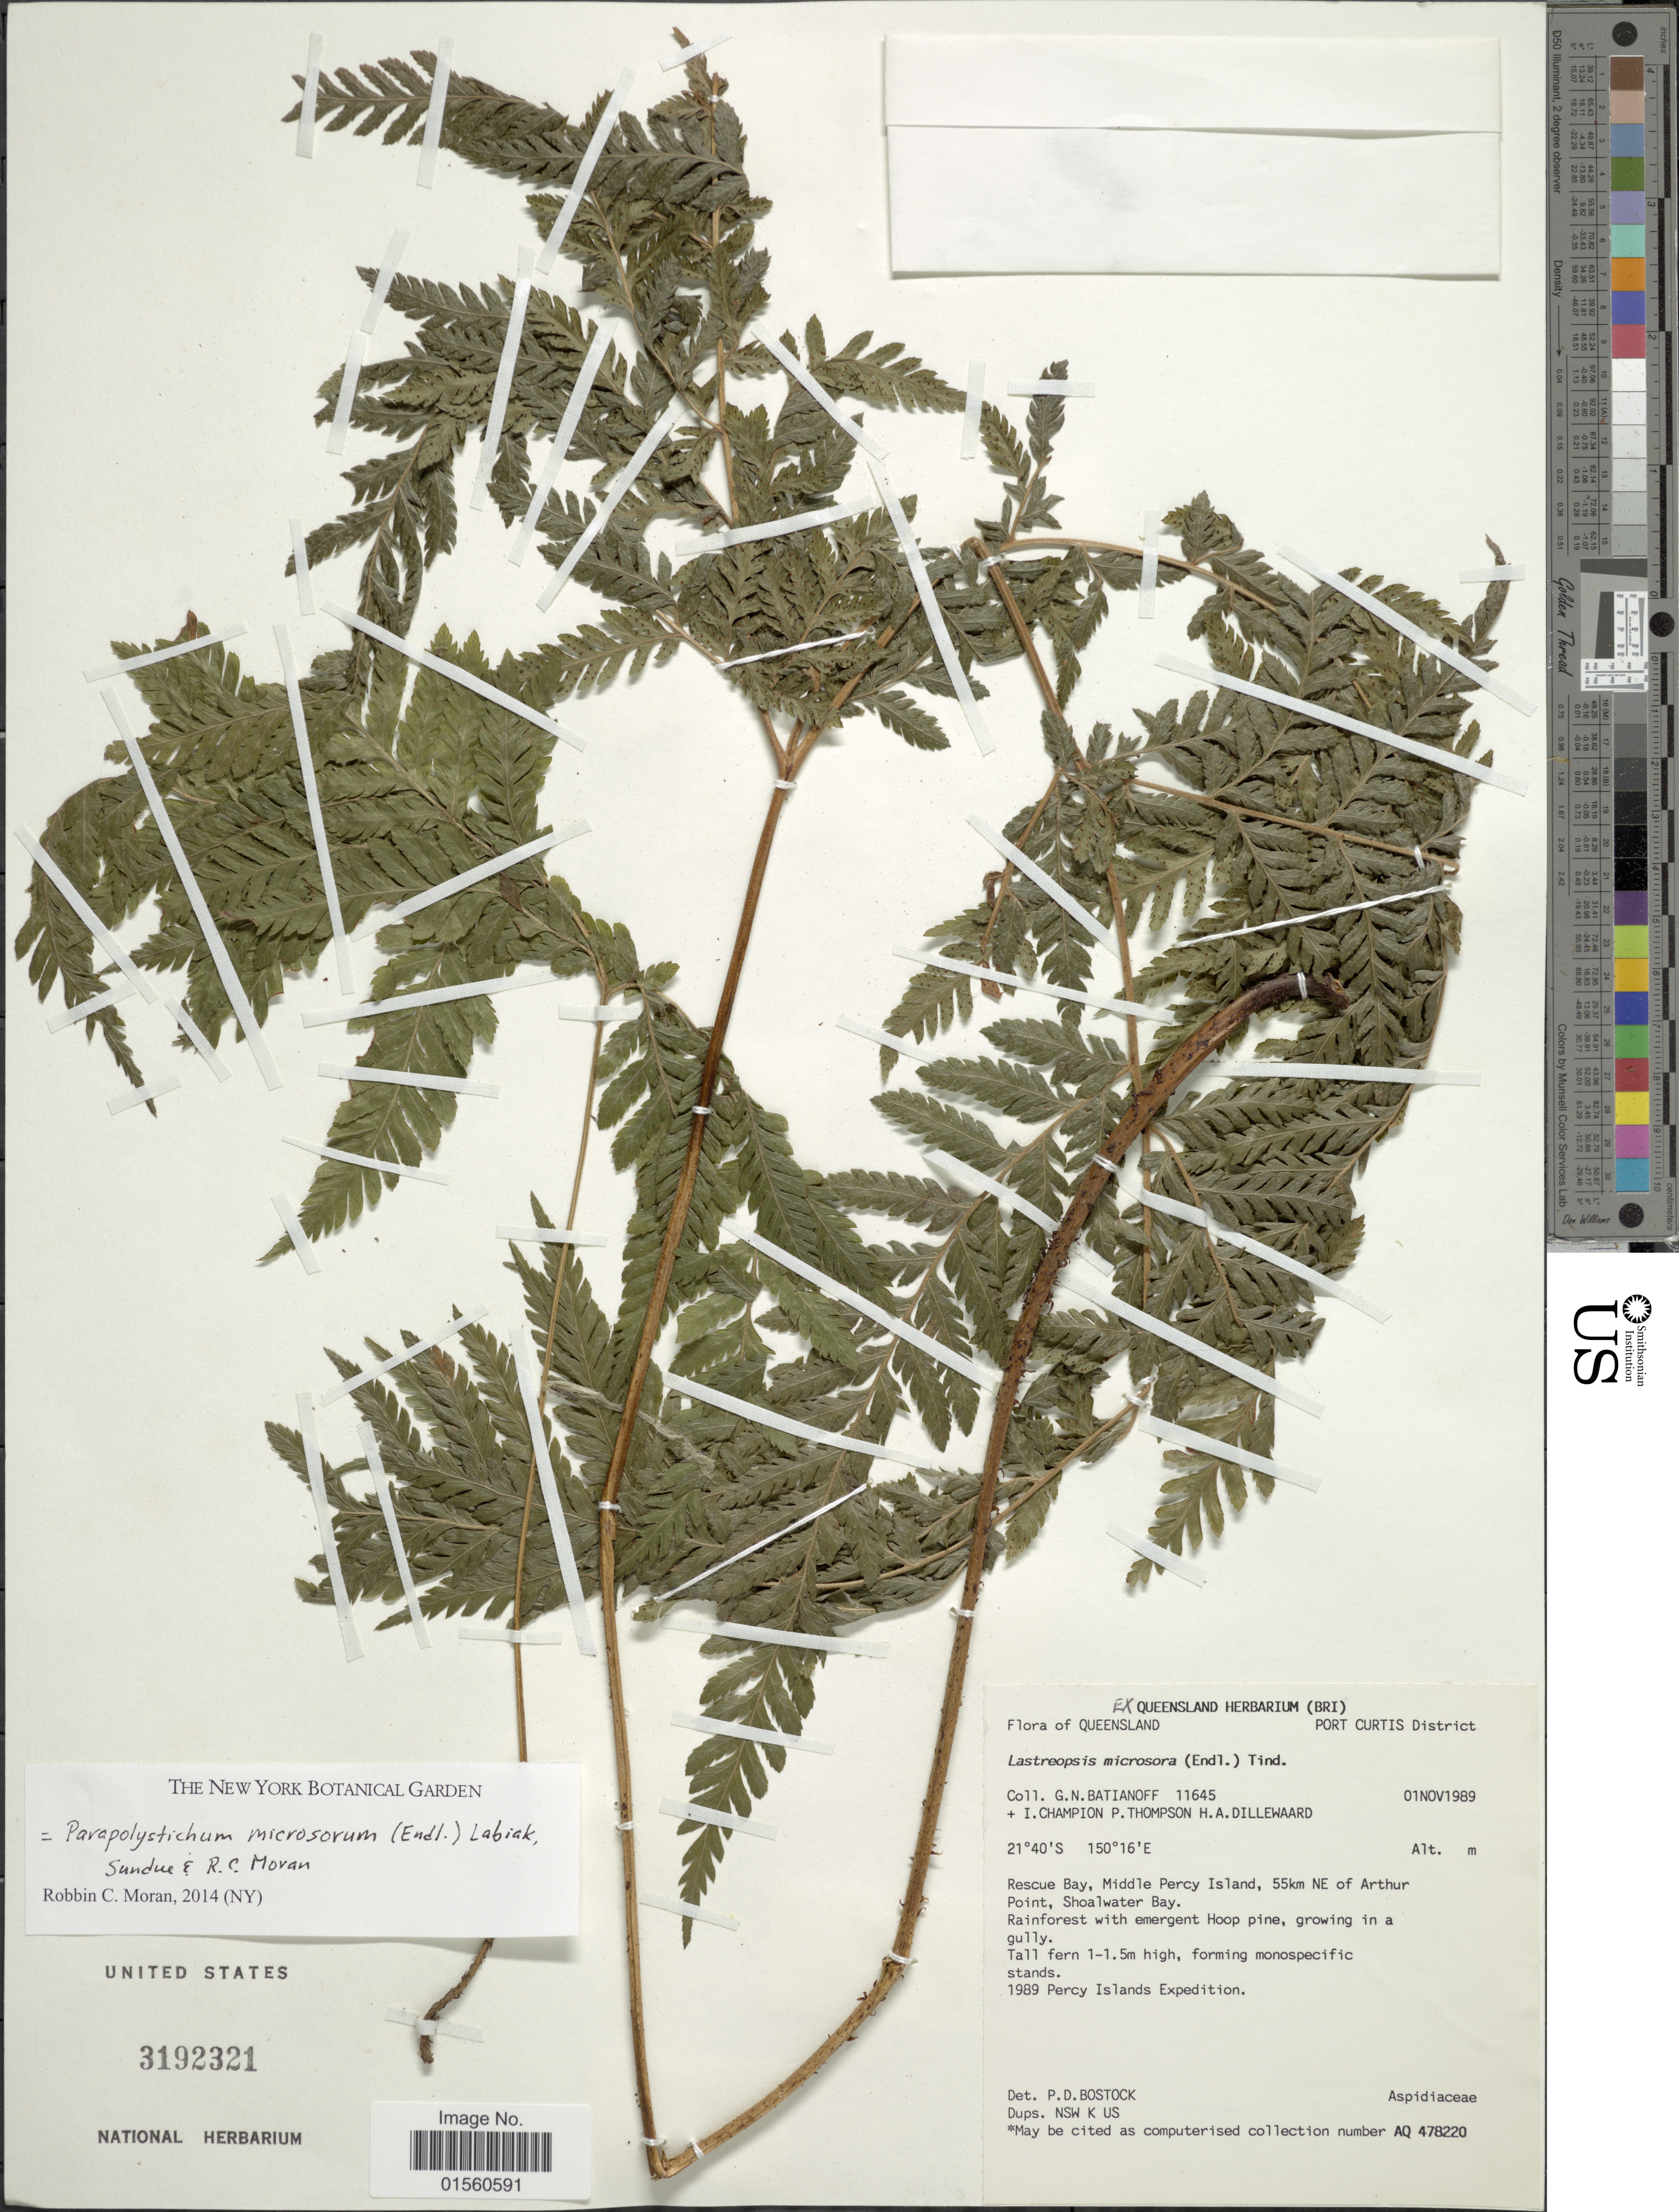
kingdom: Plantae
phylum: Tracheophyta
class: Polypodiopsida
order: Polypodiales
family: Dryopteridaceae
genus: Parapolystichum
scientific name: Parapolystichum microsorum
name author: (Endl.) Labiak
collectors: G. Batianoff, I. Champion, P. Thompson & H. Dillewaard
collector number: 11645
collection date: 1989-11-01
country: Australia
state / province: Queensland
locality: Rescue Bay, Middle Percy Island, 55 km NE of Arthur Point, Shoalwater Bay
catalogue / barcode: US 3192321